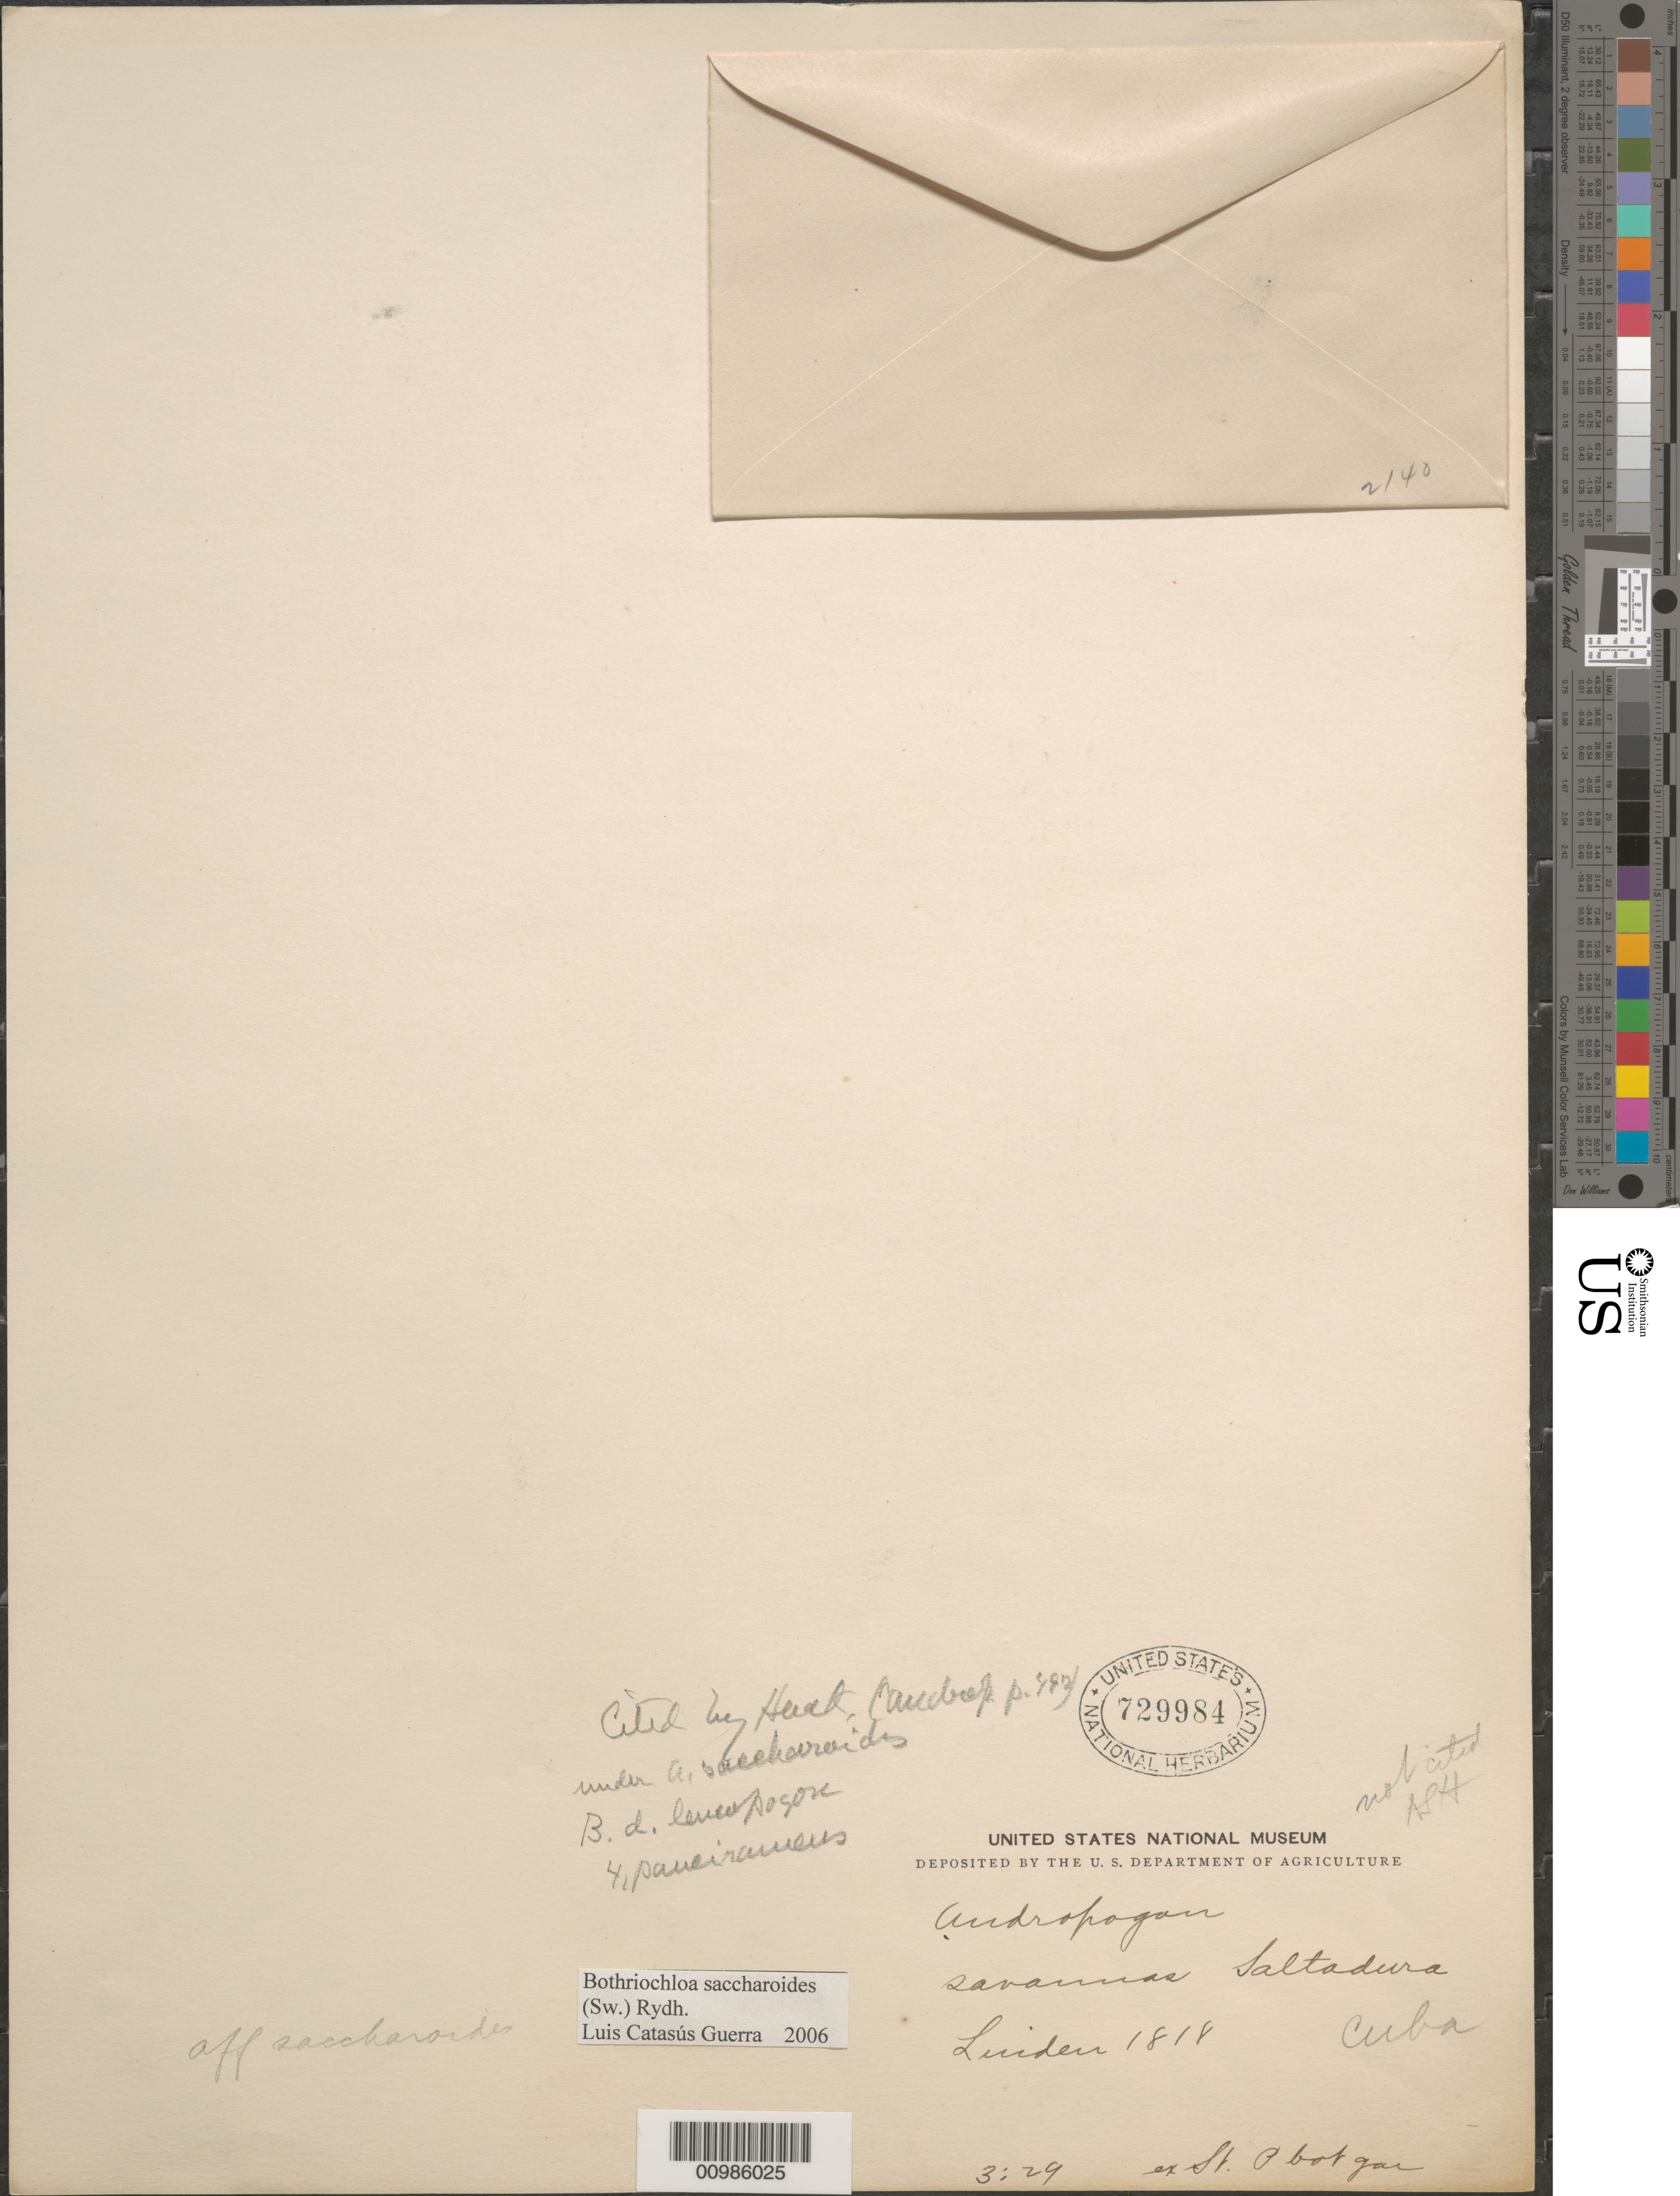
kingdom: Plantae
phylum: Tracheophyta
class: Liliopsida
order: Poales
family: Poaceae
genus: Bothriochloa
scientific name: Bothriochloa saccharoides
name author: (Sw.) Rydb.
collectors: J. Linden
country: Cuba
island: Cuba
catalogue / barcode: US 729984